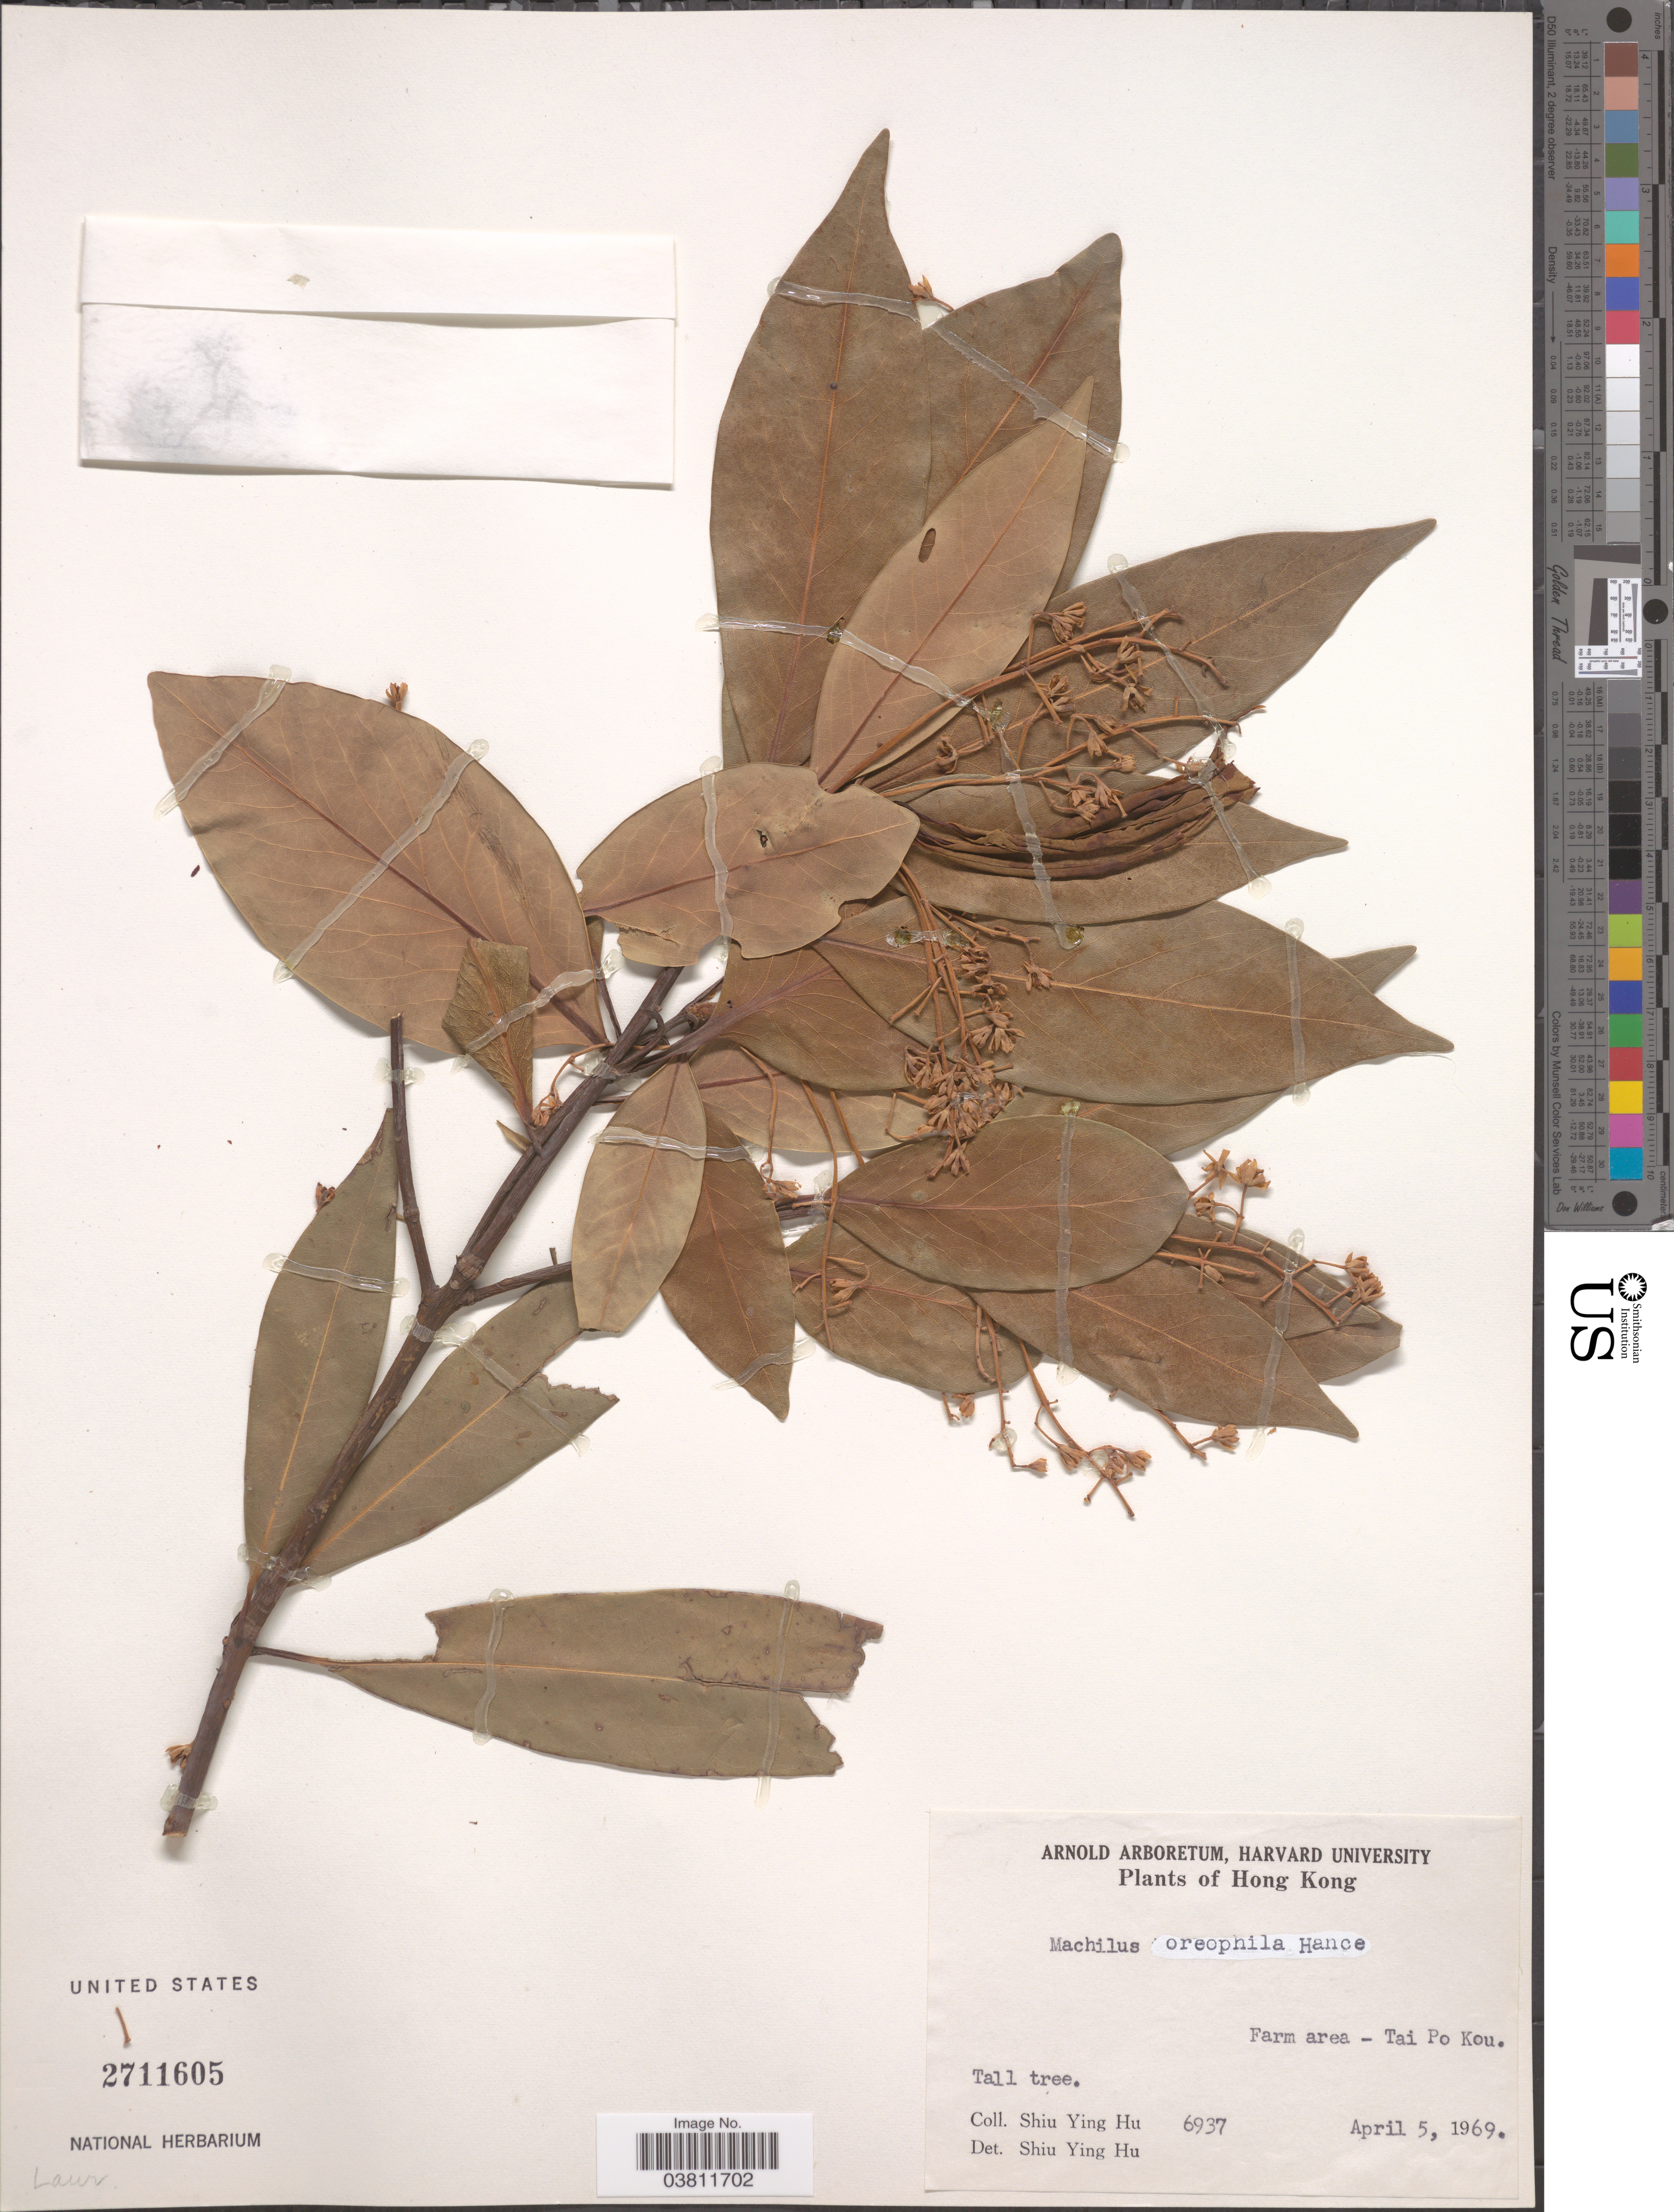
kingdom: Plantae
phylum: Tracheophyta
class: Magnoliopsida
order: Laurales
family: Lauraceae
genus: Machilus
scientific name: Machilus oreophila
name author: Hance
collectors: S. Y. Hu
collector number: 6937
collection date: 1969-04-05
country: China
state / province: Hong Kong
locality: Farm area - Tai Po Kou.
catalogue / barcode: US 2711605